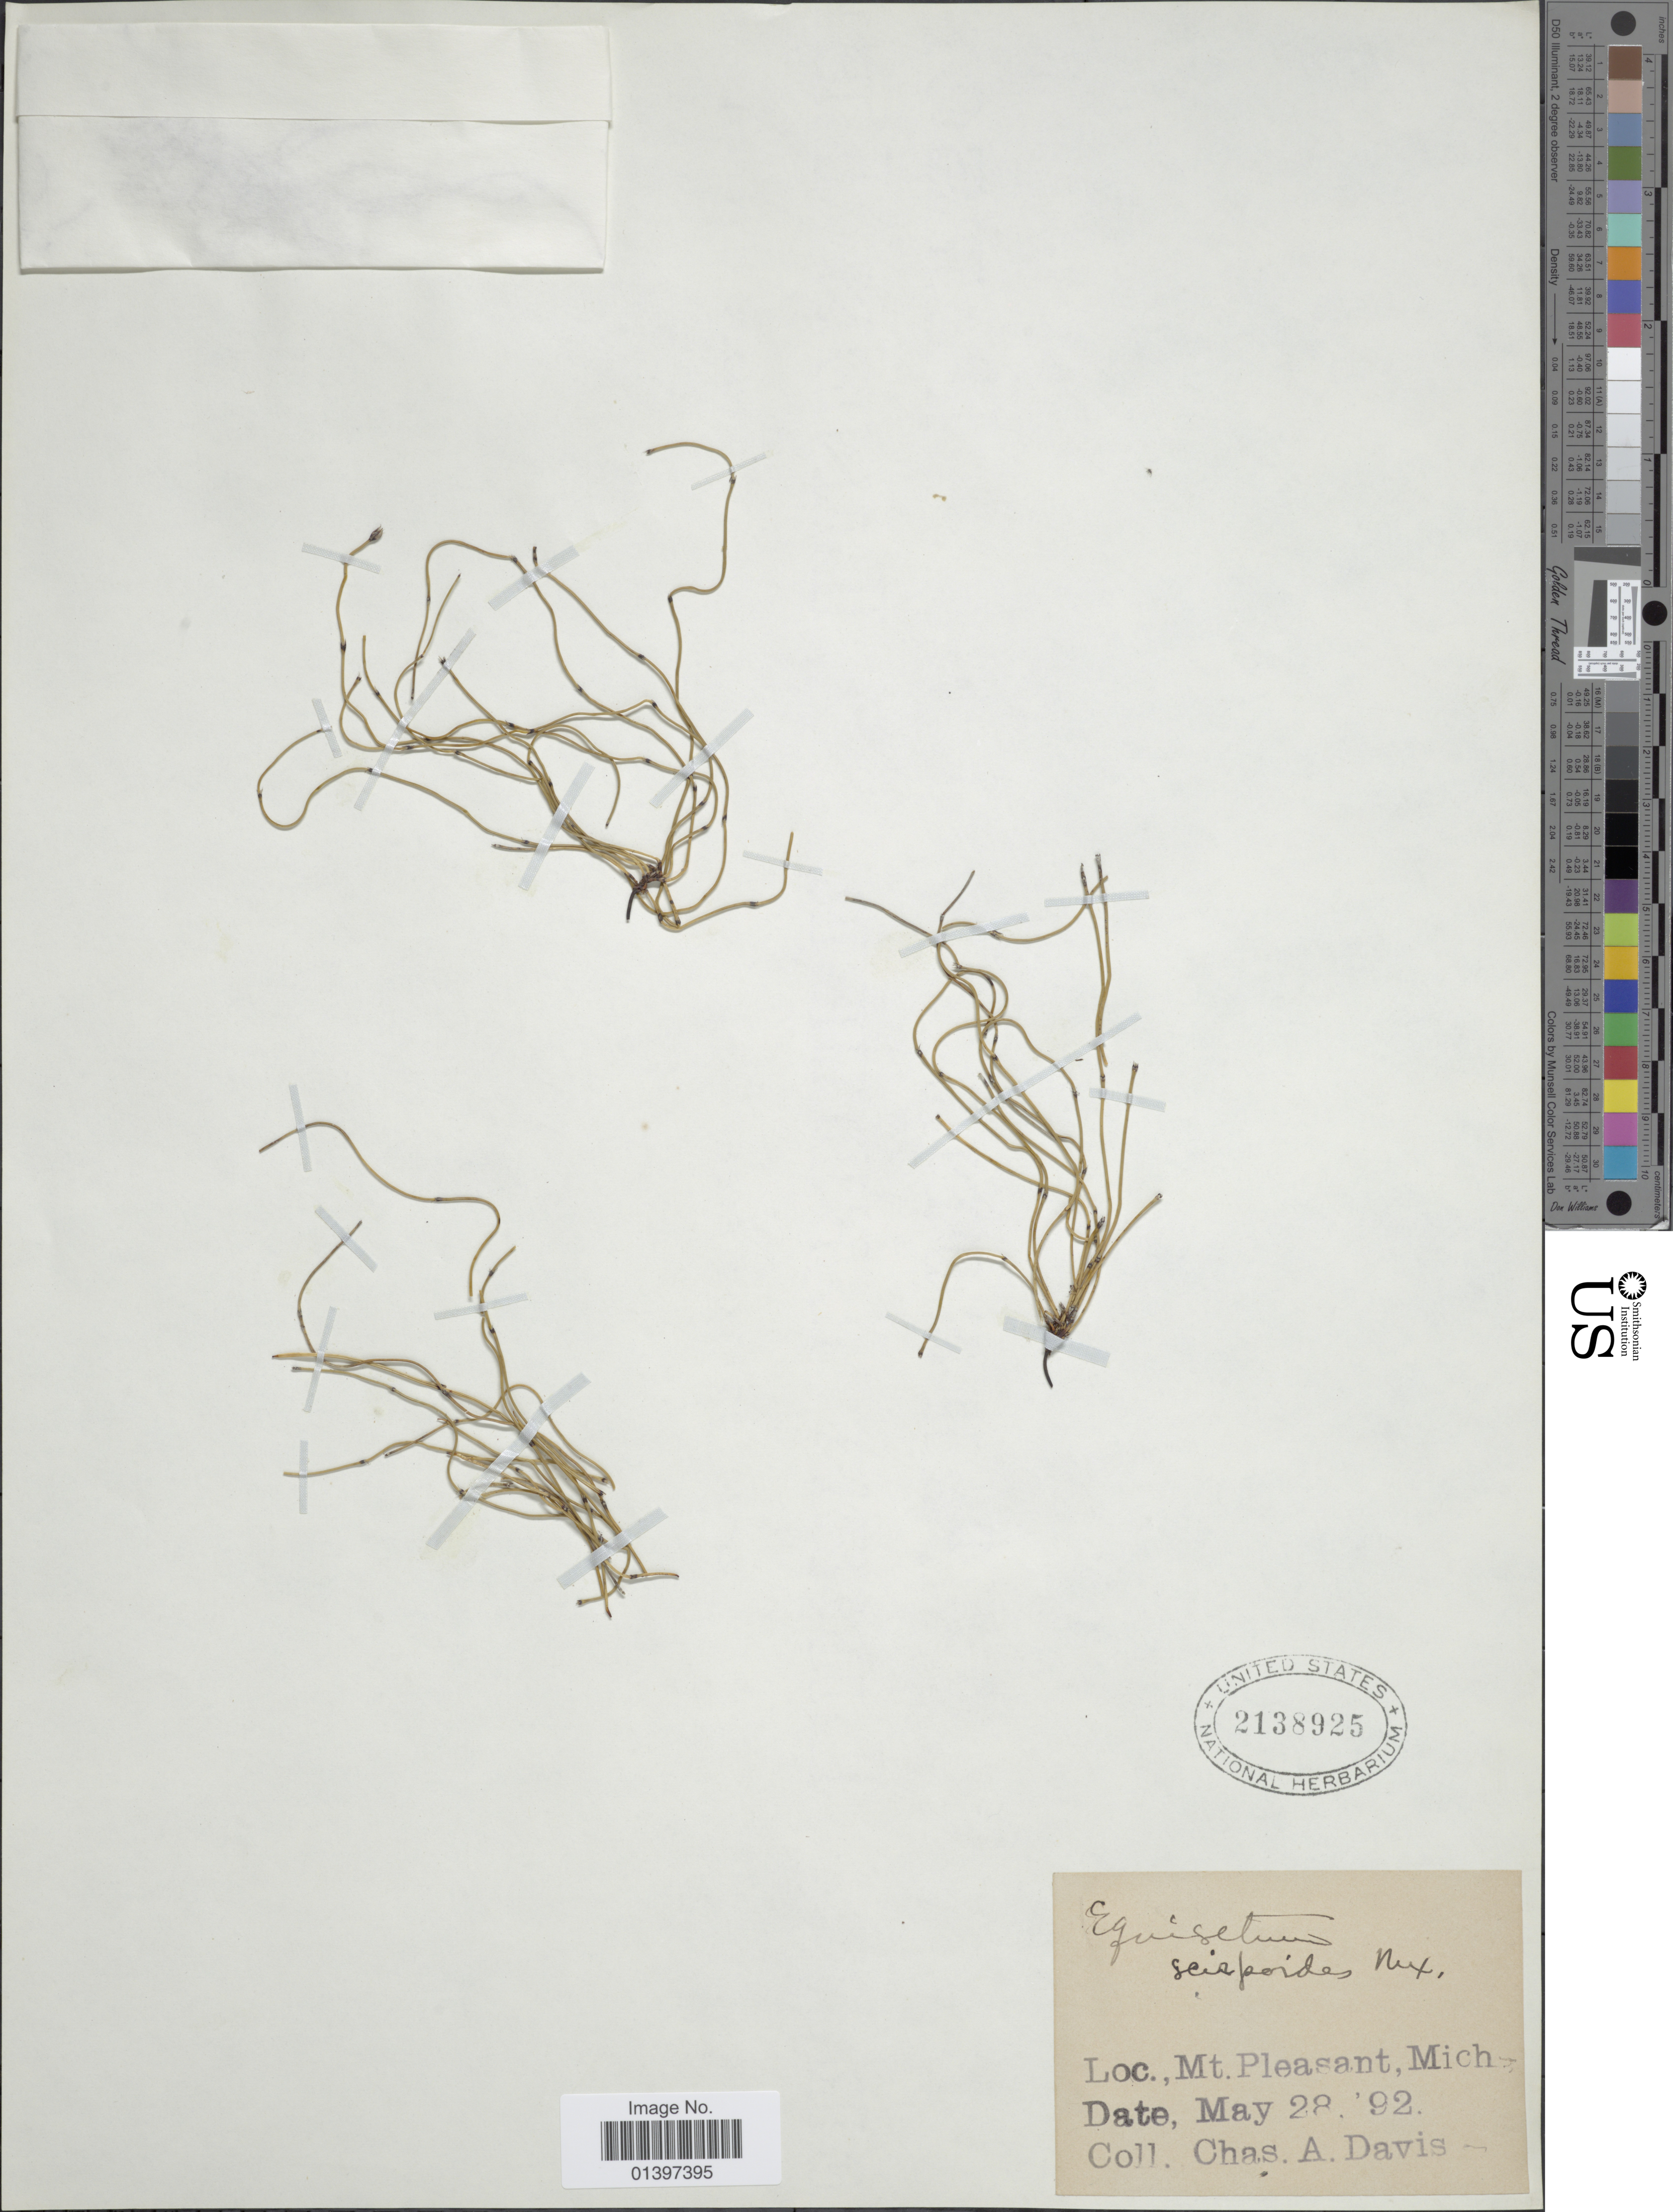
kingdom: Plantae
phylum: Tracheophyta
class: Polypodiopsida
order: Equisetales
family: Equisetaceae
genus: Equisetum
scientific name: Equisetum scirpoides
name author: Michx.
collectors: C. Davis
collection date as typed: Transcribed d/m/y: 28/5/92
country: United States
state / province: Michigan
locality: Mt. Pleasant.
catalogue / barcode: US 2138925